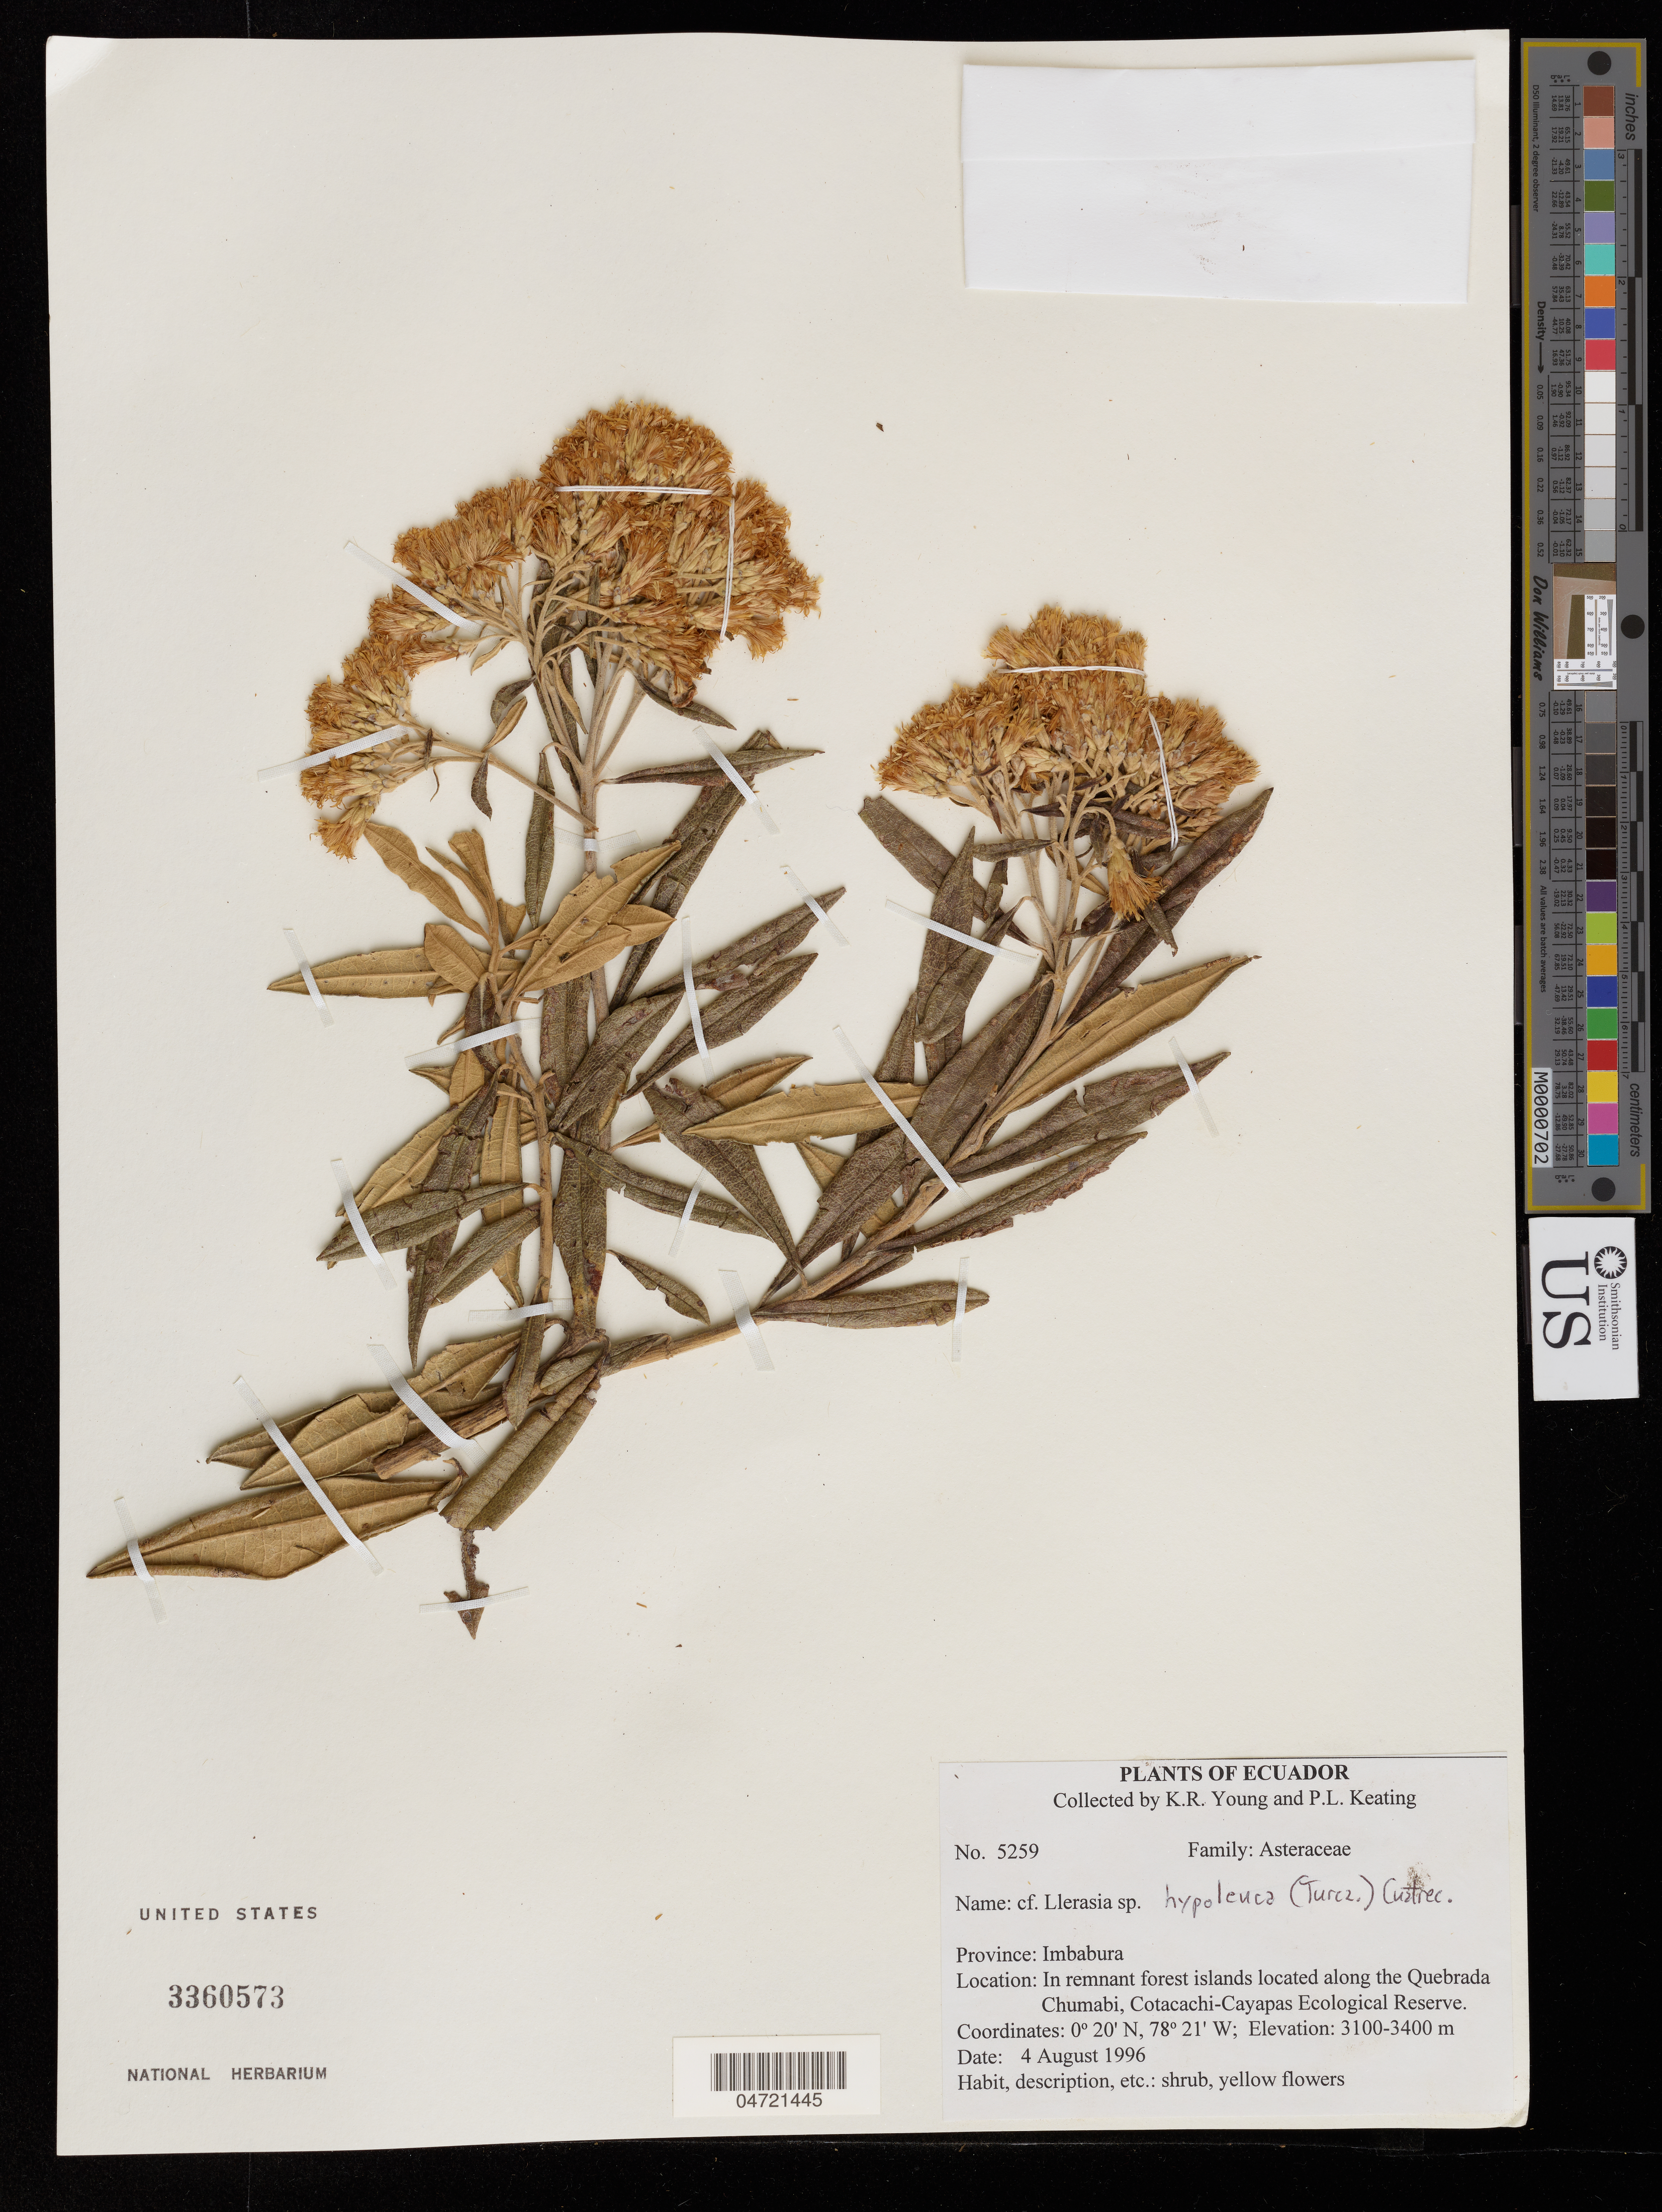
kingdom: Plantae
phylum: Tracheophyta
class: Magnoliopsida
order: Asterales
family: Asteraceae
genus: Llerasia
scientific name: Llerasia hypoleuca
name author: (Turcz.) Cuatrec.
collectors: K. Young & P. Keating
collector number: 5259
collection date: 1996-08-04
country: Ecuador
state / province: Imbabura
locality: Province: Imbabura, In remnant forest islands located along the Quebrada Chumabi, Cotacachi-Cayapas Ecoligical Reserve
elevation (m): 3100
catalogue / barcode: US 3360573